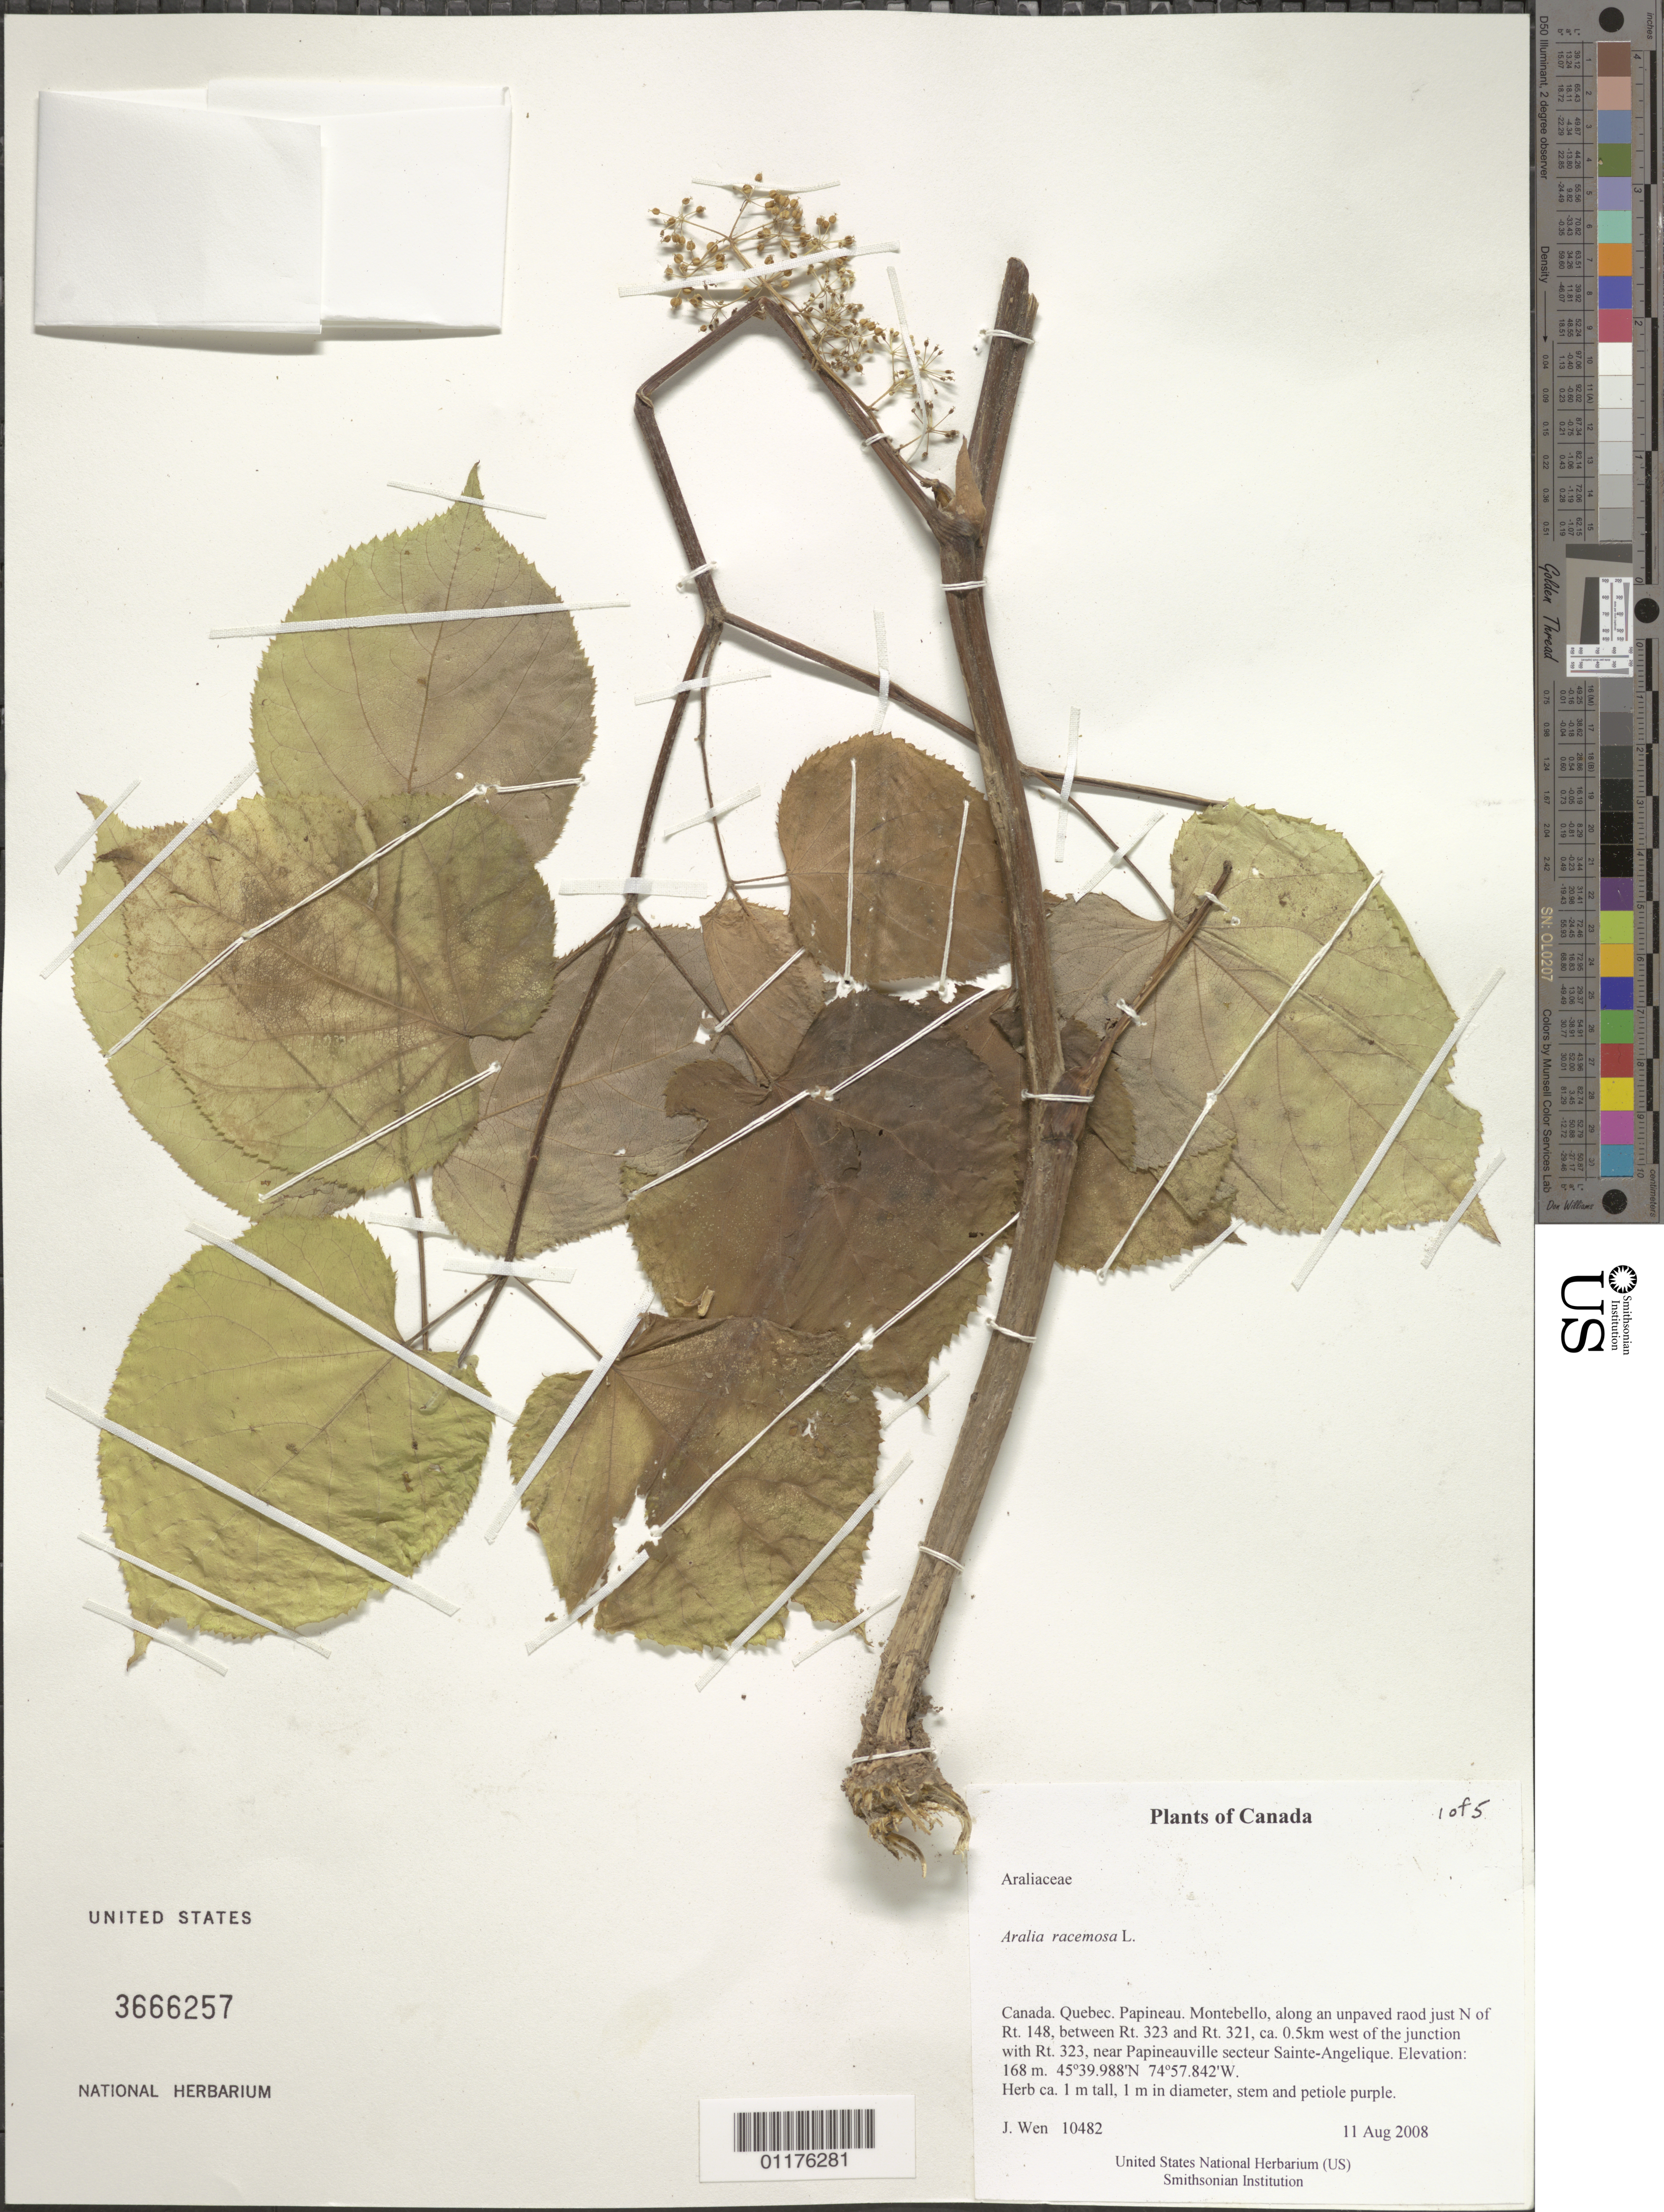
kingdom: Plantae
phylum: Tracheophyta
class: Magnoliopsida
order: Apiales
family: Araliaceae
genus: Aralia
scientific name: Aralia racemosa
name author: L.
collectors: J. Wen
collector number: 10482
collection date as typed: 11 Aug 2008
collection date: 2008-08-11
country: Canada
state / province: Quebec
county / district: Papineau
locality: Montebello, along an unpaved road just N of Rt. 148, between Rt. 323 and Rt. 321, ca. 0.5km west of the junction with Rt. 323, near Papineauville secteur Sainte-Angelique.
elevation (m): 168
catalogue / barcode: US 3666257